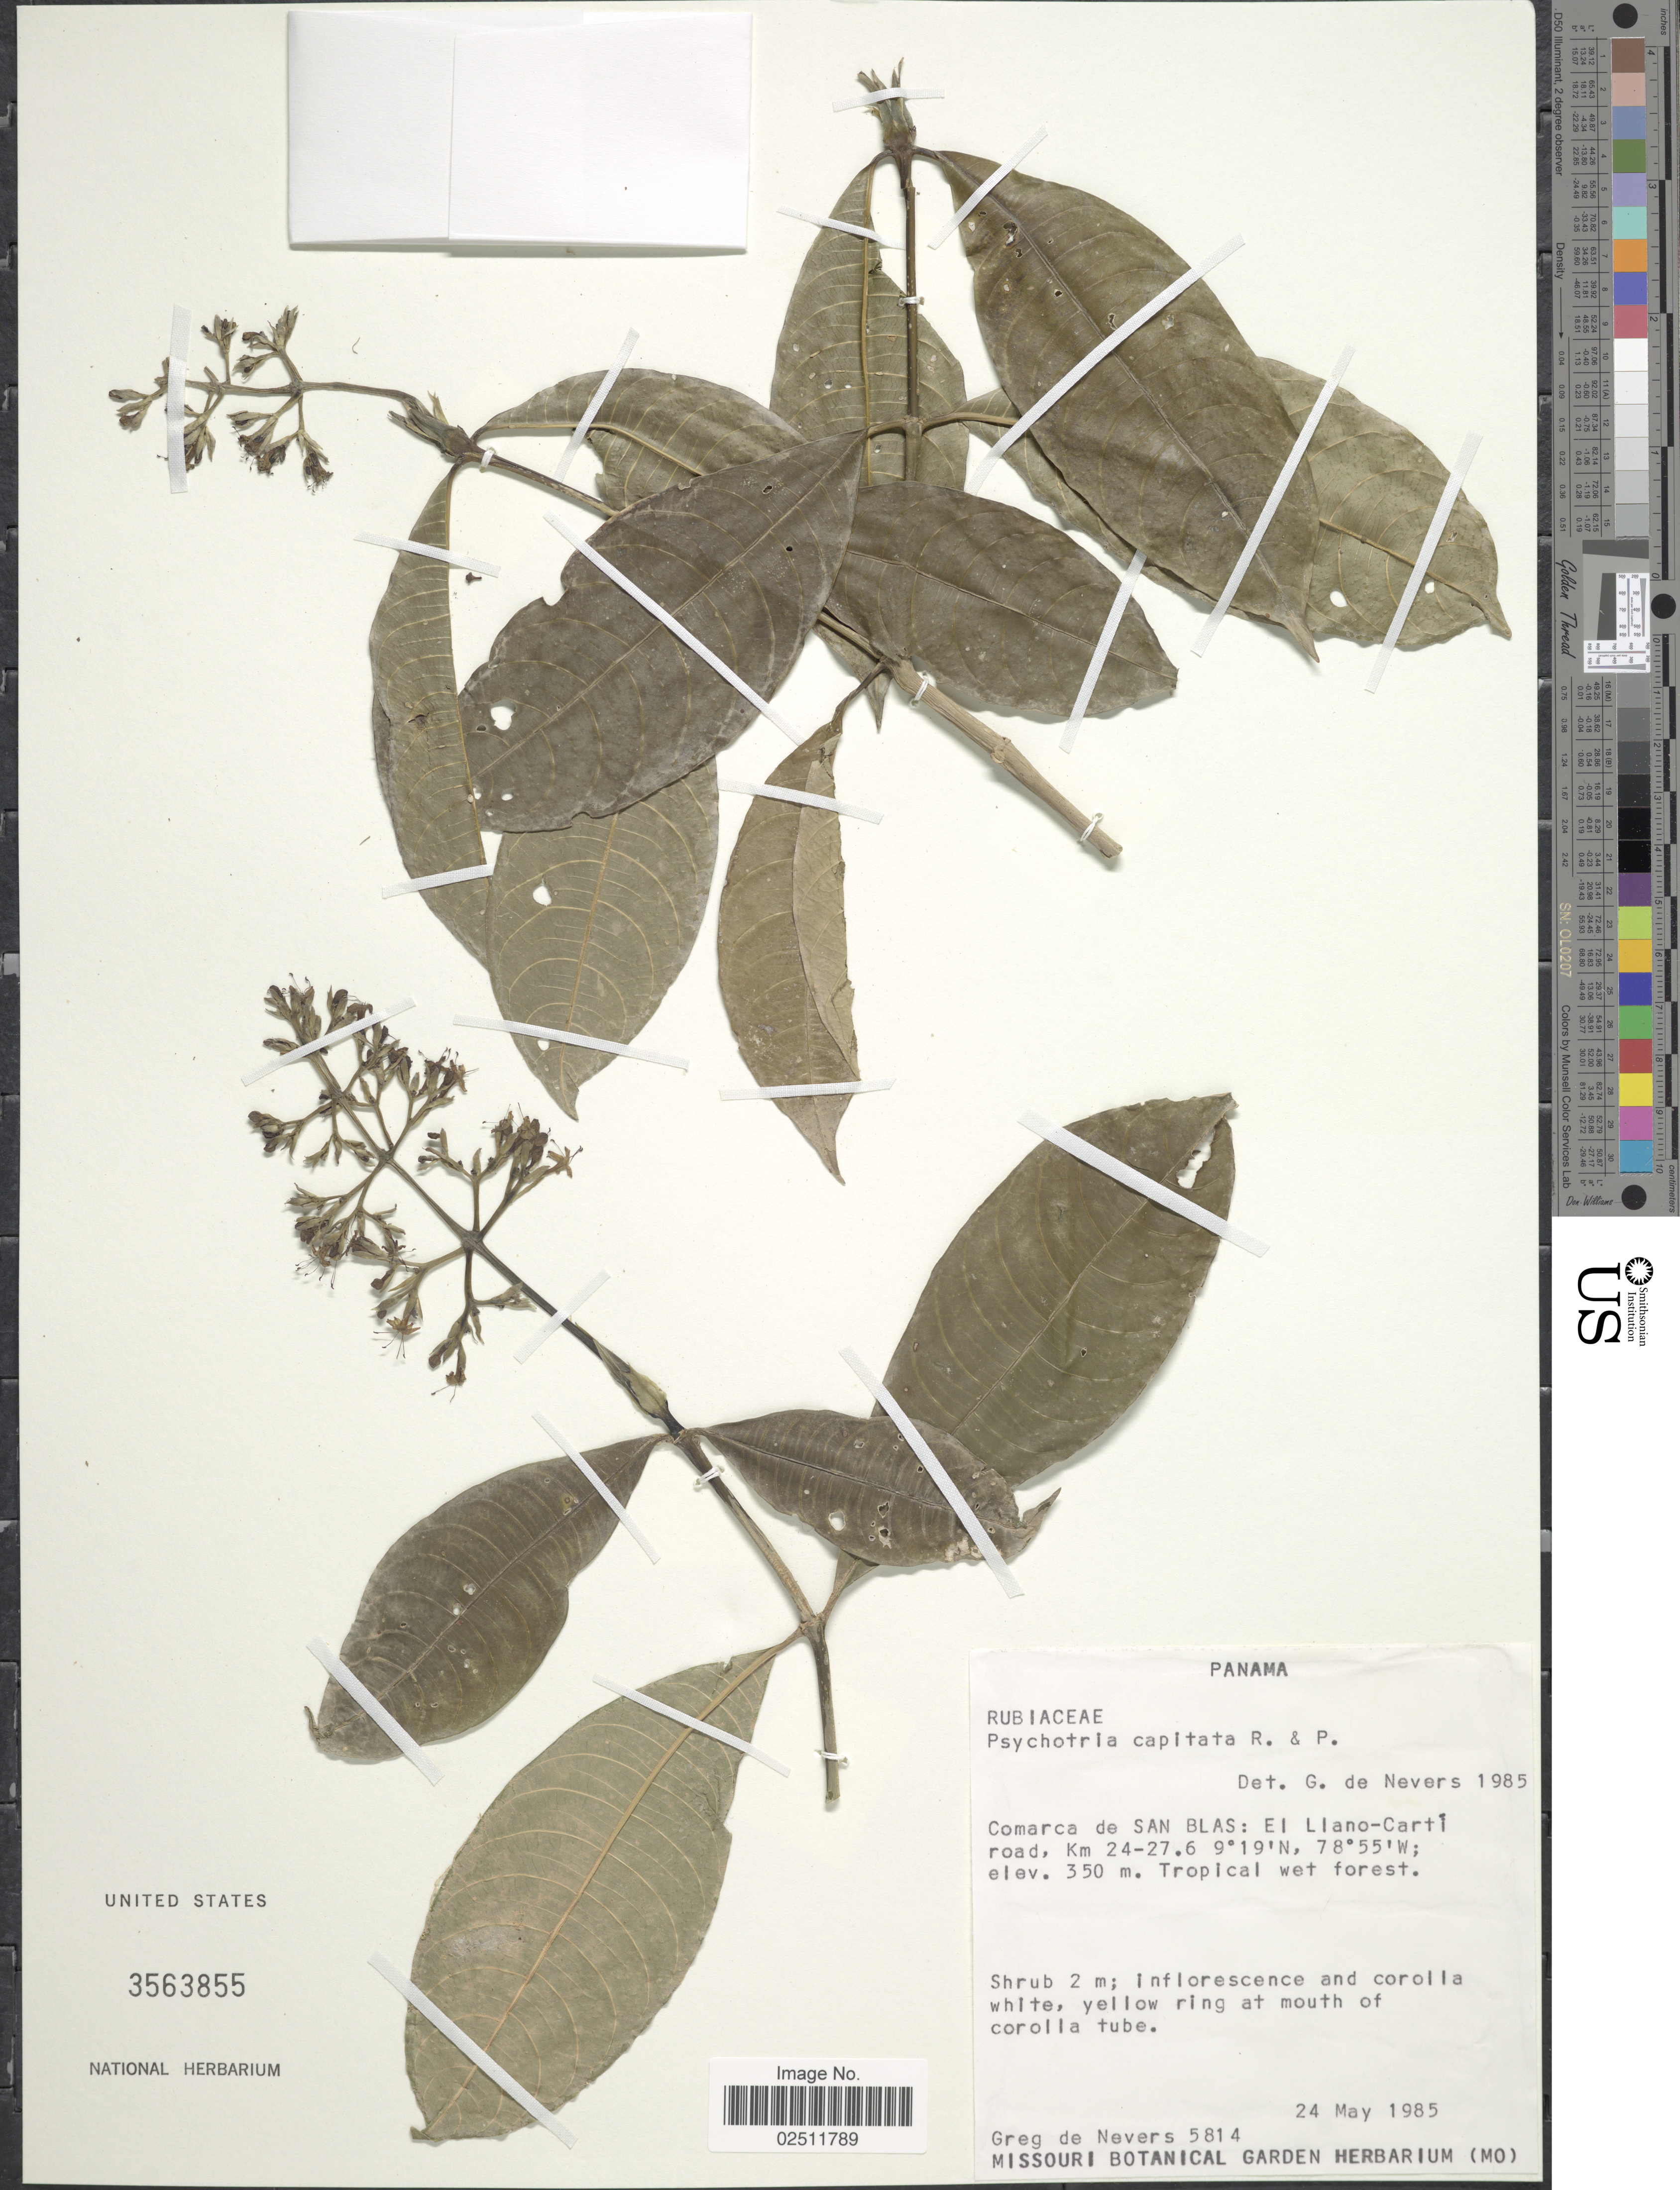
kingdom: Plantae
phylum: Tracheophyta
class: Magnoliopsida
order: Gentianales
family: Rubiaceae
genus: Psychotria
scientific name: Psychotria capitata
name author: Ruiz & Pav.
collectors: G. C. de Nevers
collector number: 5814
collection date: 1985-05-24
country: Panama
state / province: Kuna Yala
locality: Comarca de San Blas: El Llano-Carti road, Km 24-27.6.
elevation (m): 350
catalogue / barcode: US 3563855